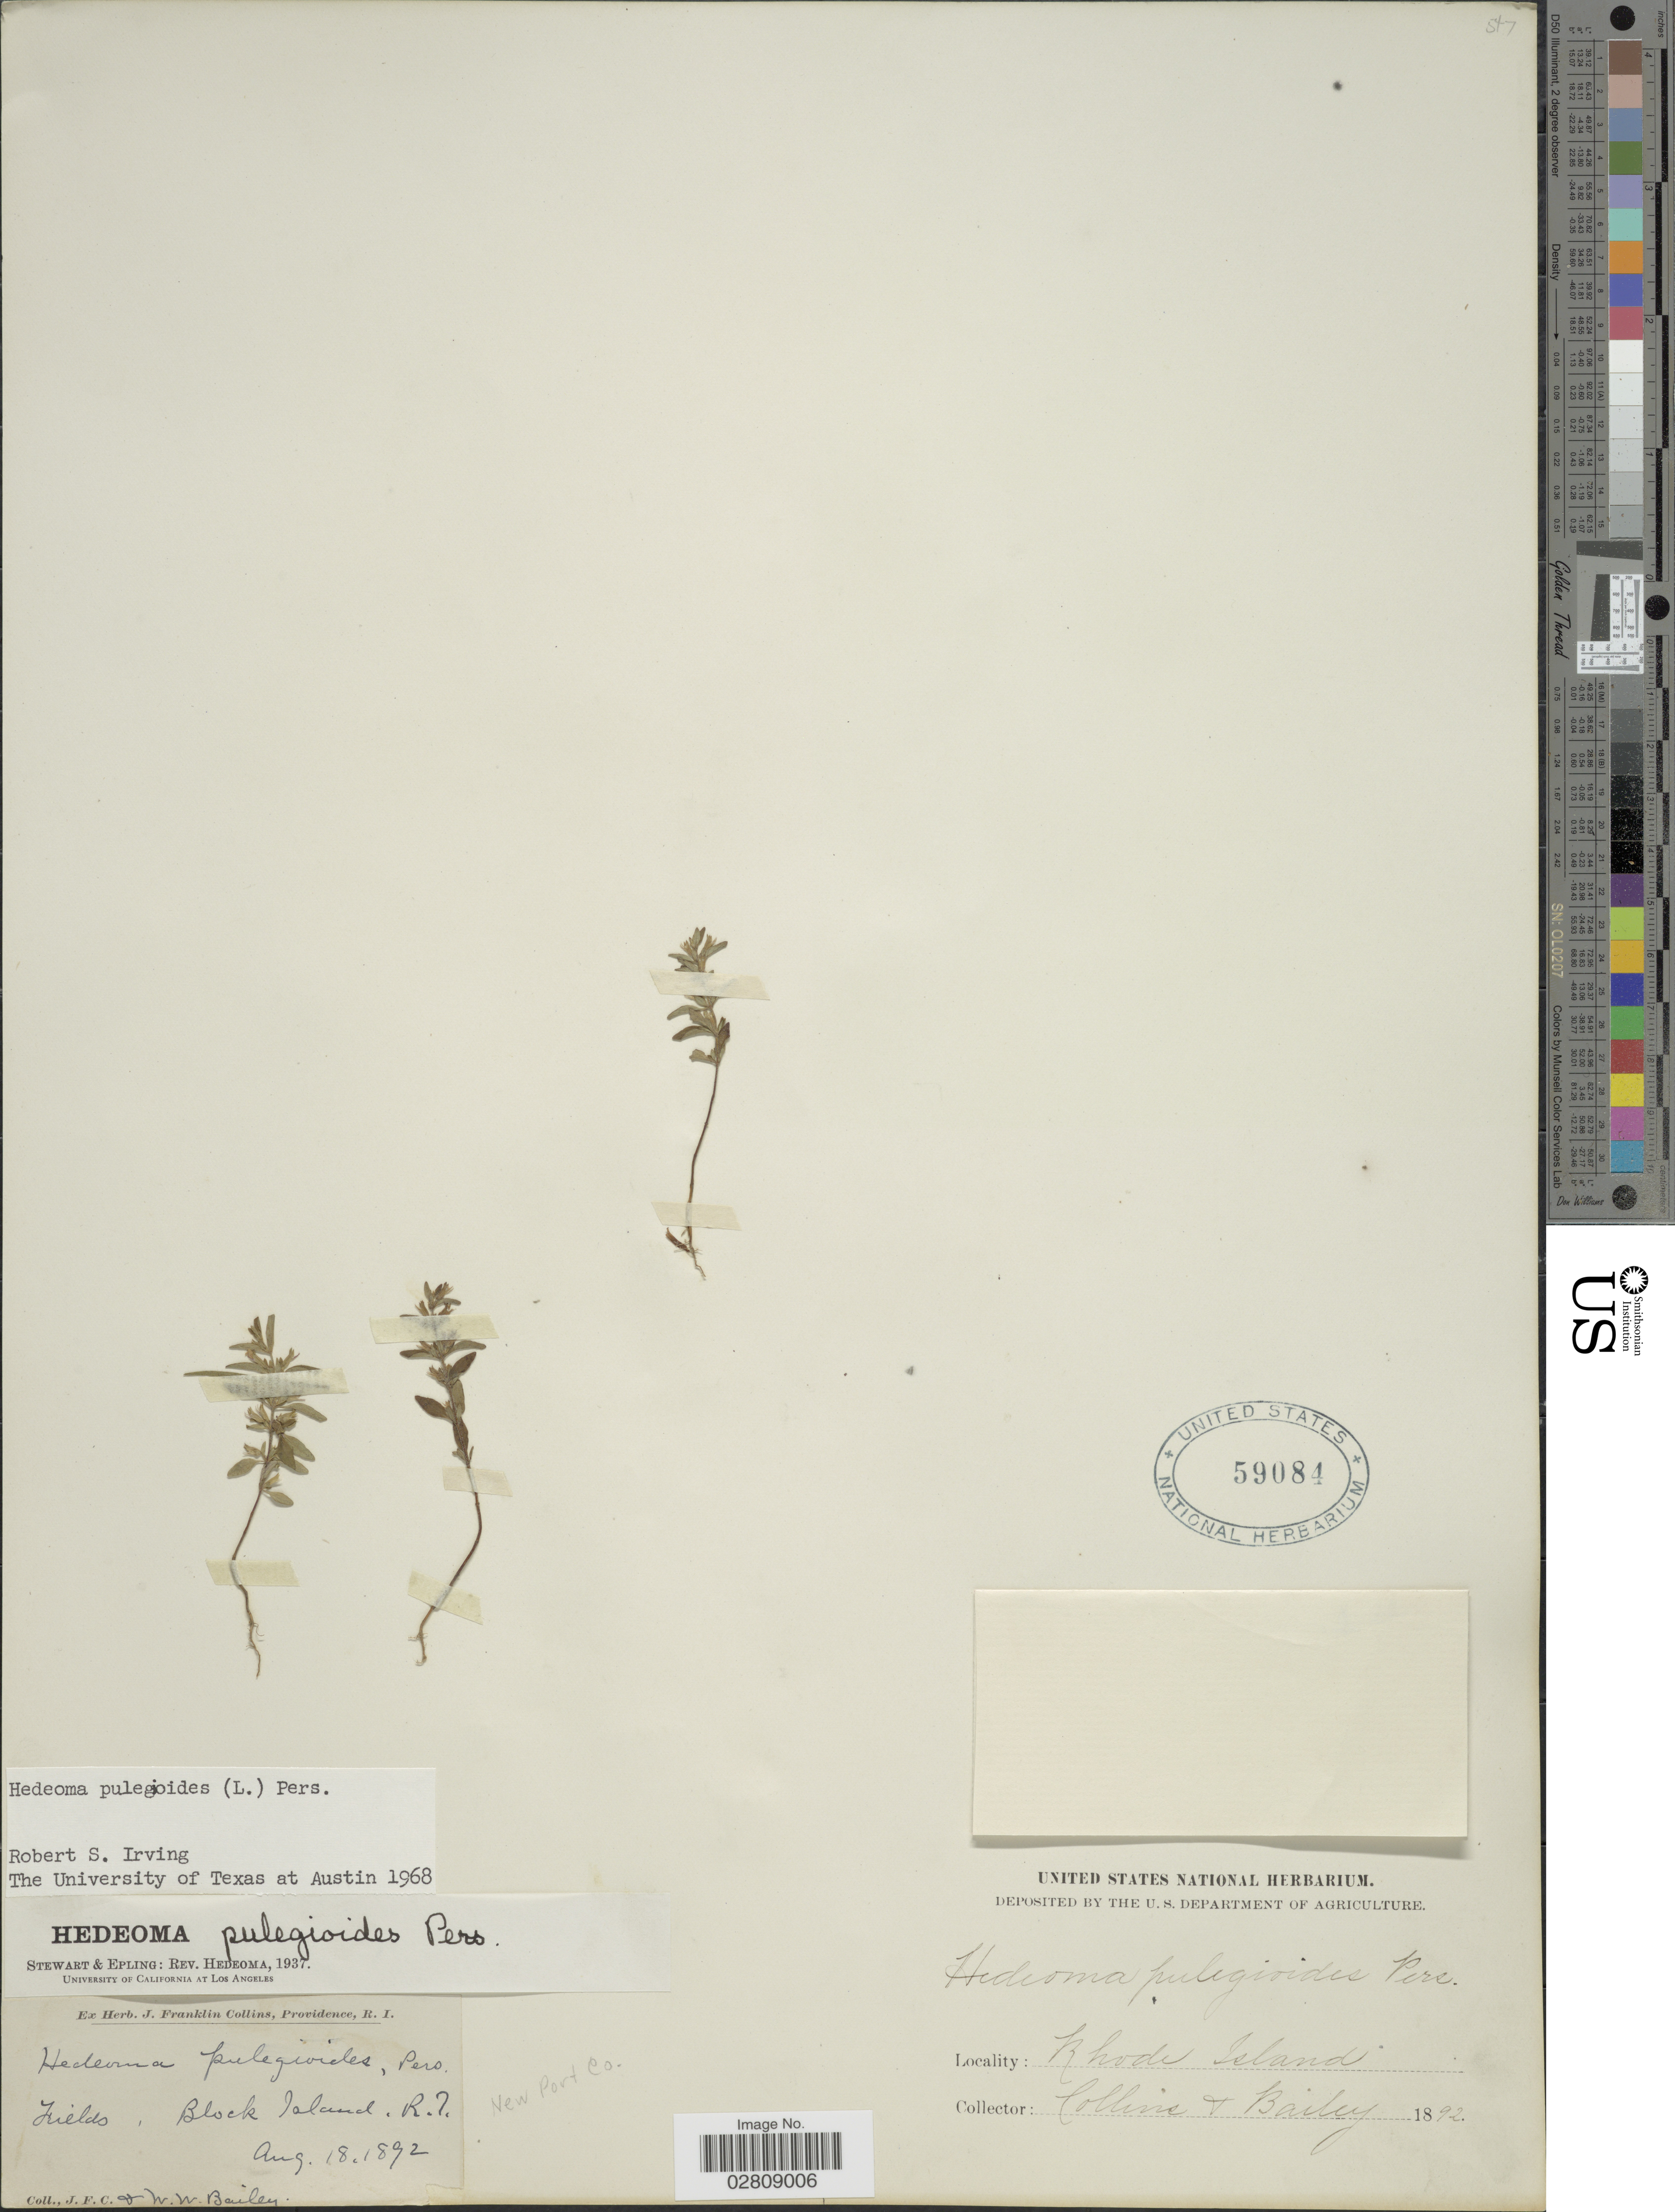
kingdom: Plantae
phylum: Tracheophyta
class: Magnoliopsida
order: Lamiales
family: Lamiaceae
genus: Hedeoma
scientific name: Hedeoma pulegioides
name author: (L.) Pers.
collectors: J. Collins & W. W. Bailey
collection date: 1892-08-18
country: United States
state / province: Rhode Island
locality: New Port Co. Block Island.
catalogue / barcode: US 59084